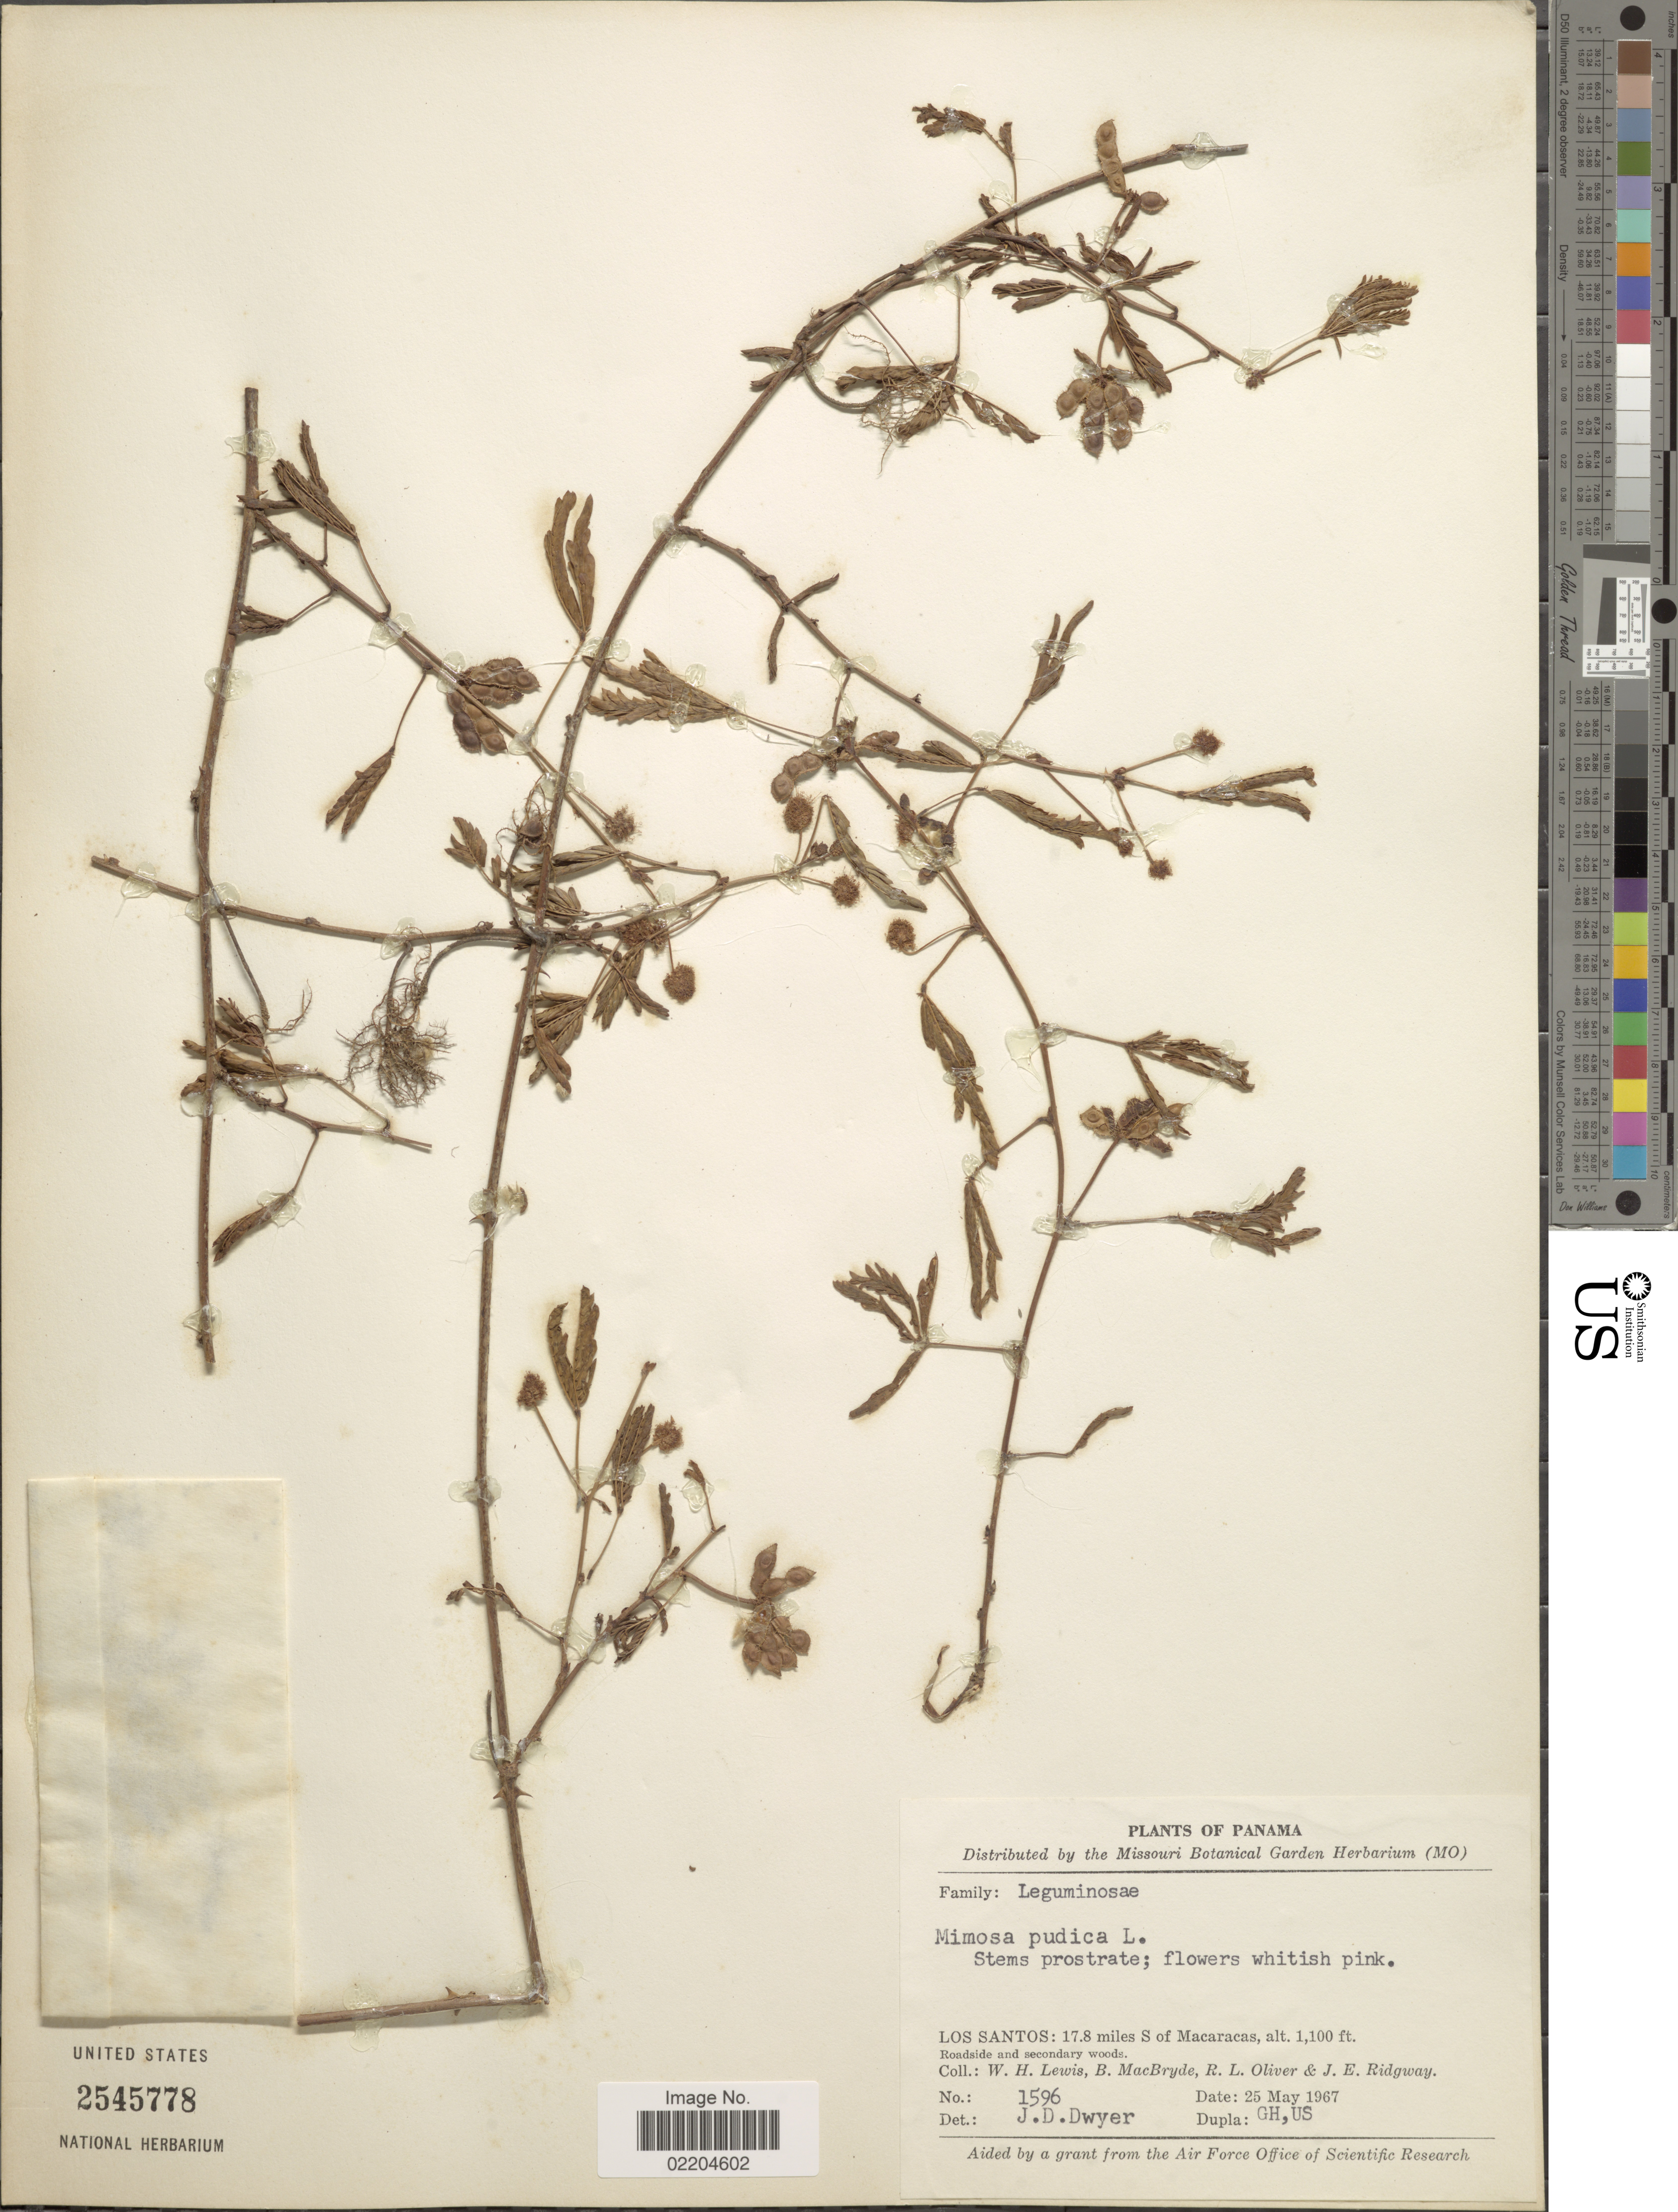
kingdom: Plantae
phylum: Tracheophyta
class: Magnoliopsida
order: Fabales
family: Fabaceae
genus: Mimosa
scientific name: Mimosa pudica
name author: L.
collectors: W. H. Lewis, B. MacBryde, R. Oliver & J. Ridgway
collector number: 1596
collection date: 1967-05-25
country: Panama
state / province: Los Santos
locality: Los Santos: 17.8 miles S of Macaracas.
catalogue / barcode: US 2545778